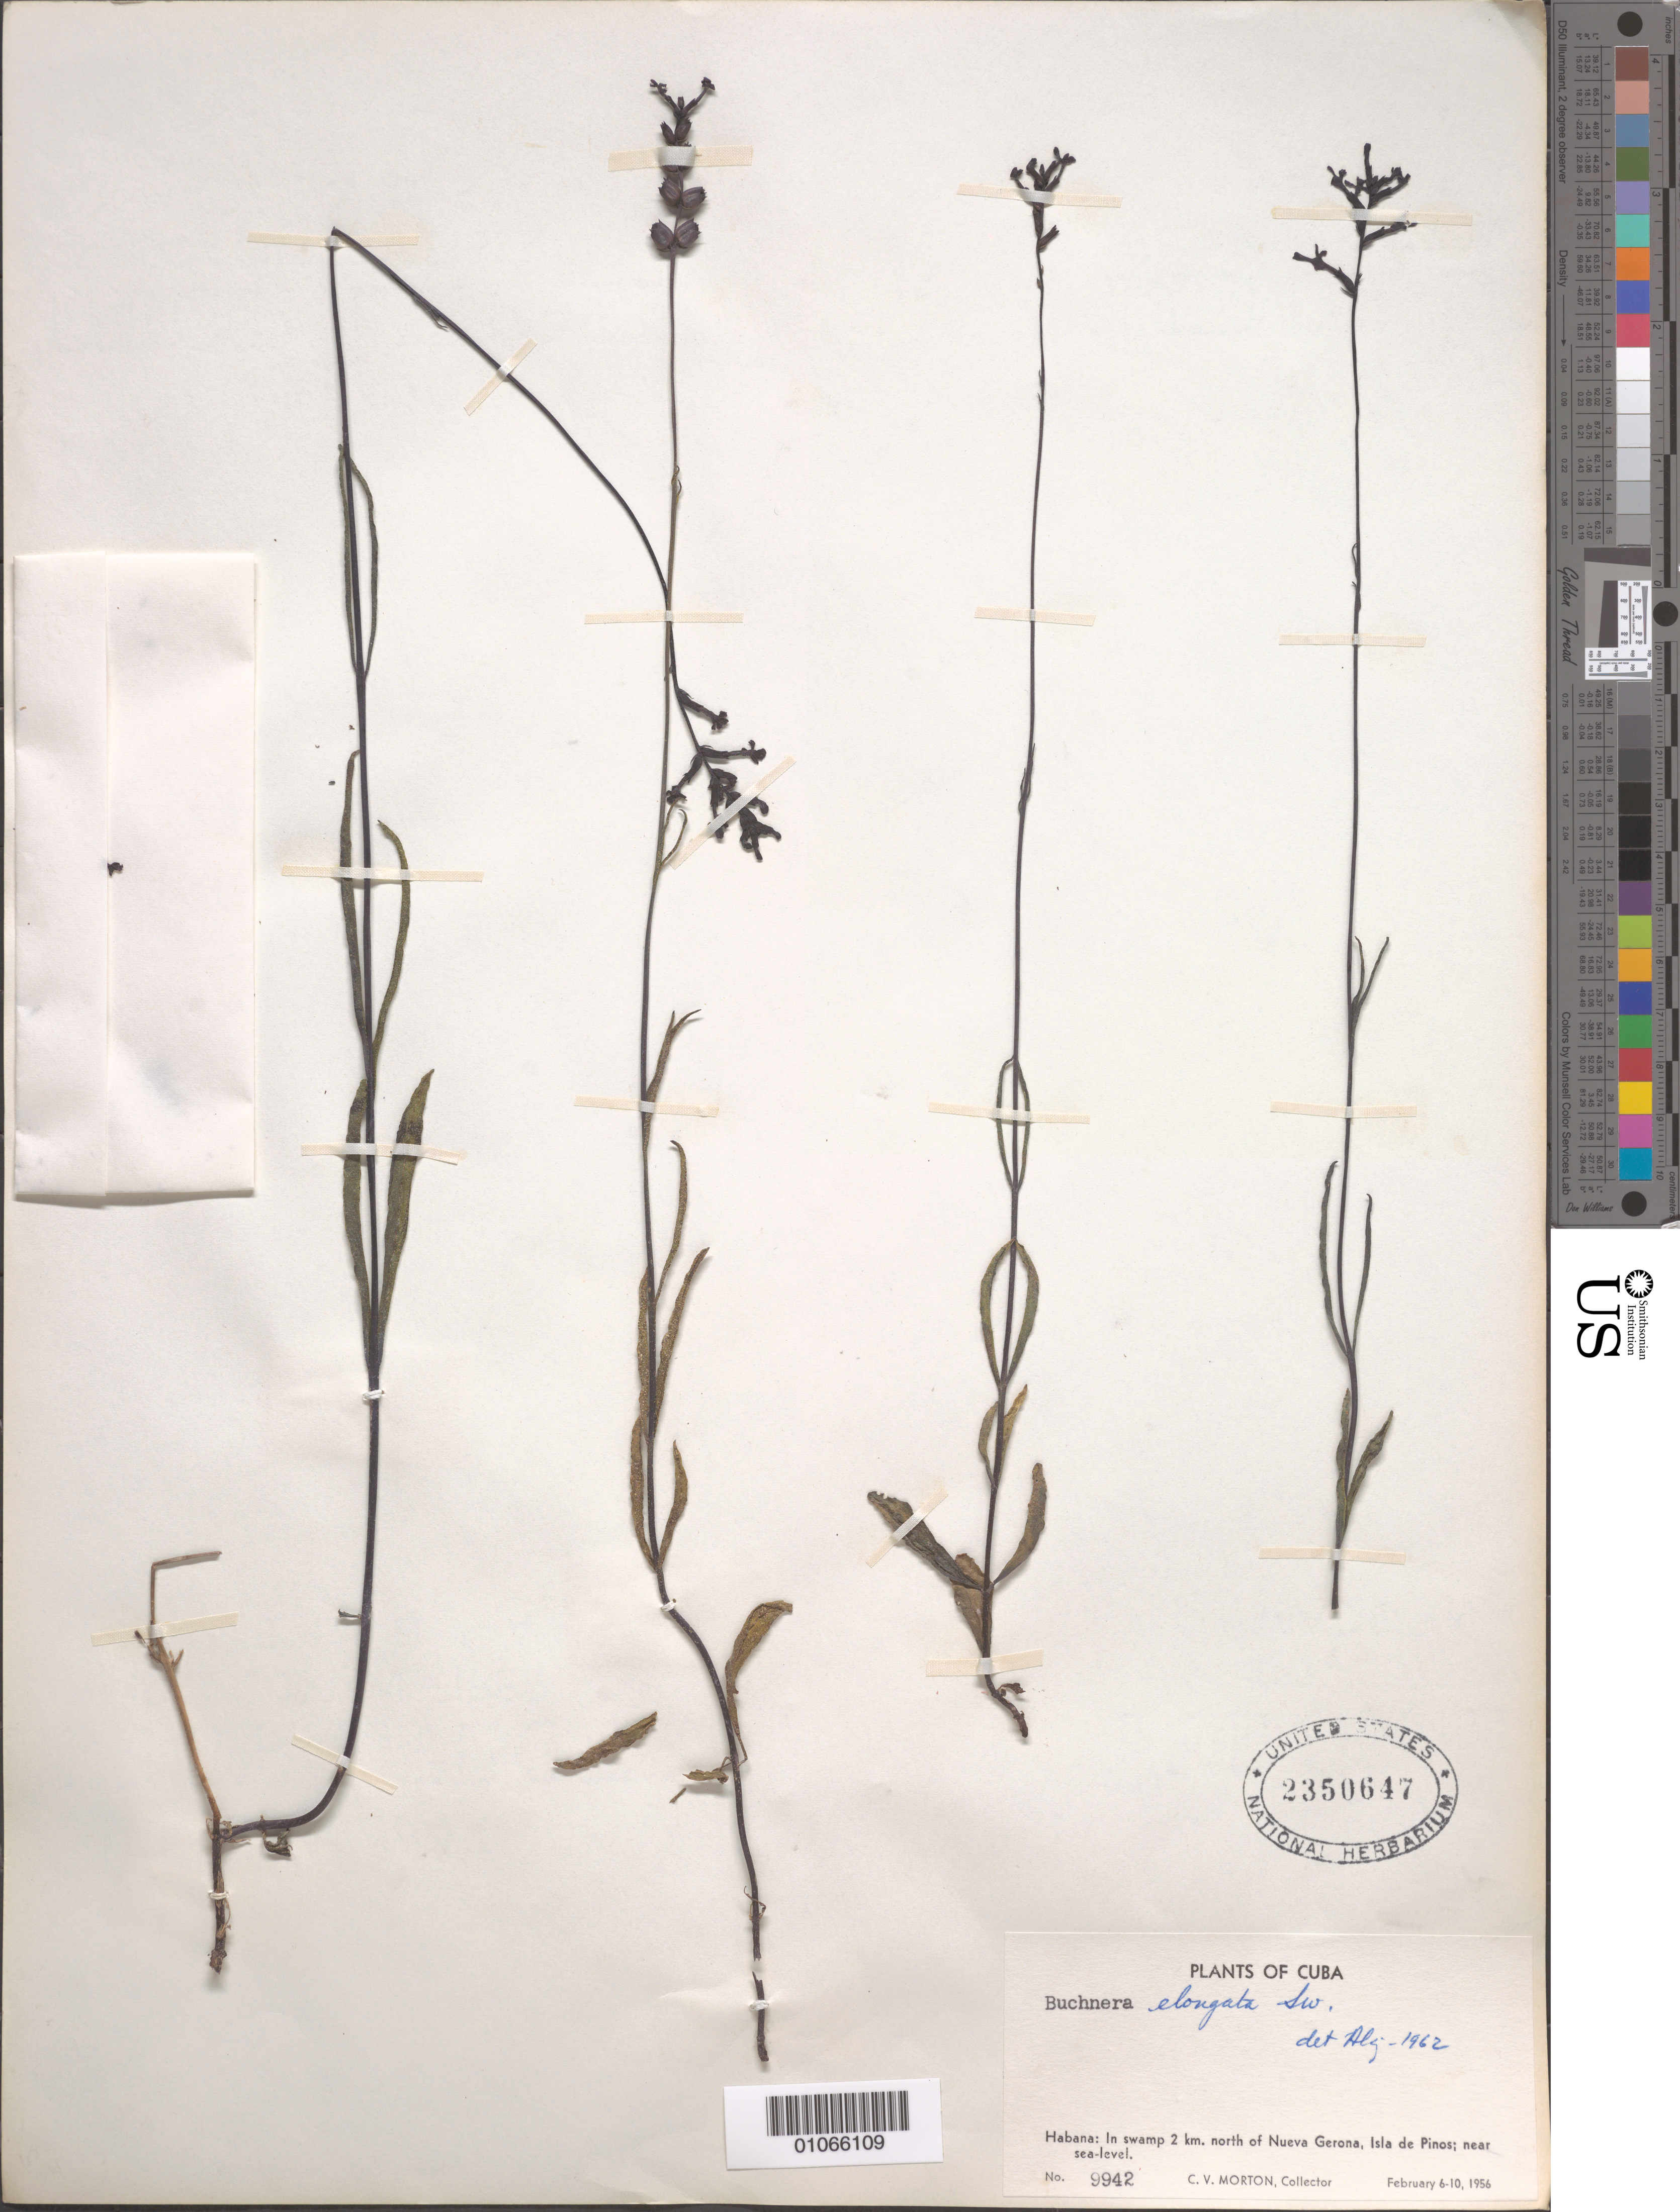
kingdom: Plantae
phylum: Tracheophyta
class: Magnoliopsida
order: Lamiales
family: Orobanchaceae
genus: Buchnera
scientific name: Buchnera elongata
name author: Sw.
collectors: C. V. Morton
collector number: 9942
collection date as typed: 06 Feb 1956 to 10 Feb 1956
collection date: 1956-02-06/1956-02-10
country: Cuba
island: Isla de la Juventud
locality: Isle of Pines, 2 km north of Nueva Gerona Near sea-level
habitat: swamp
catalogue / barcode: US 2350647